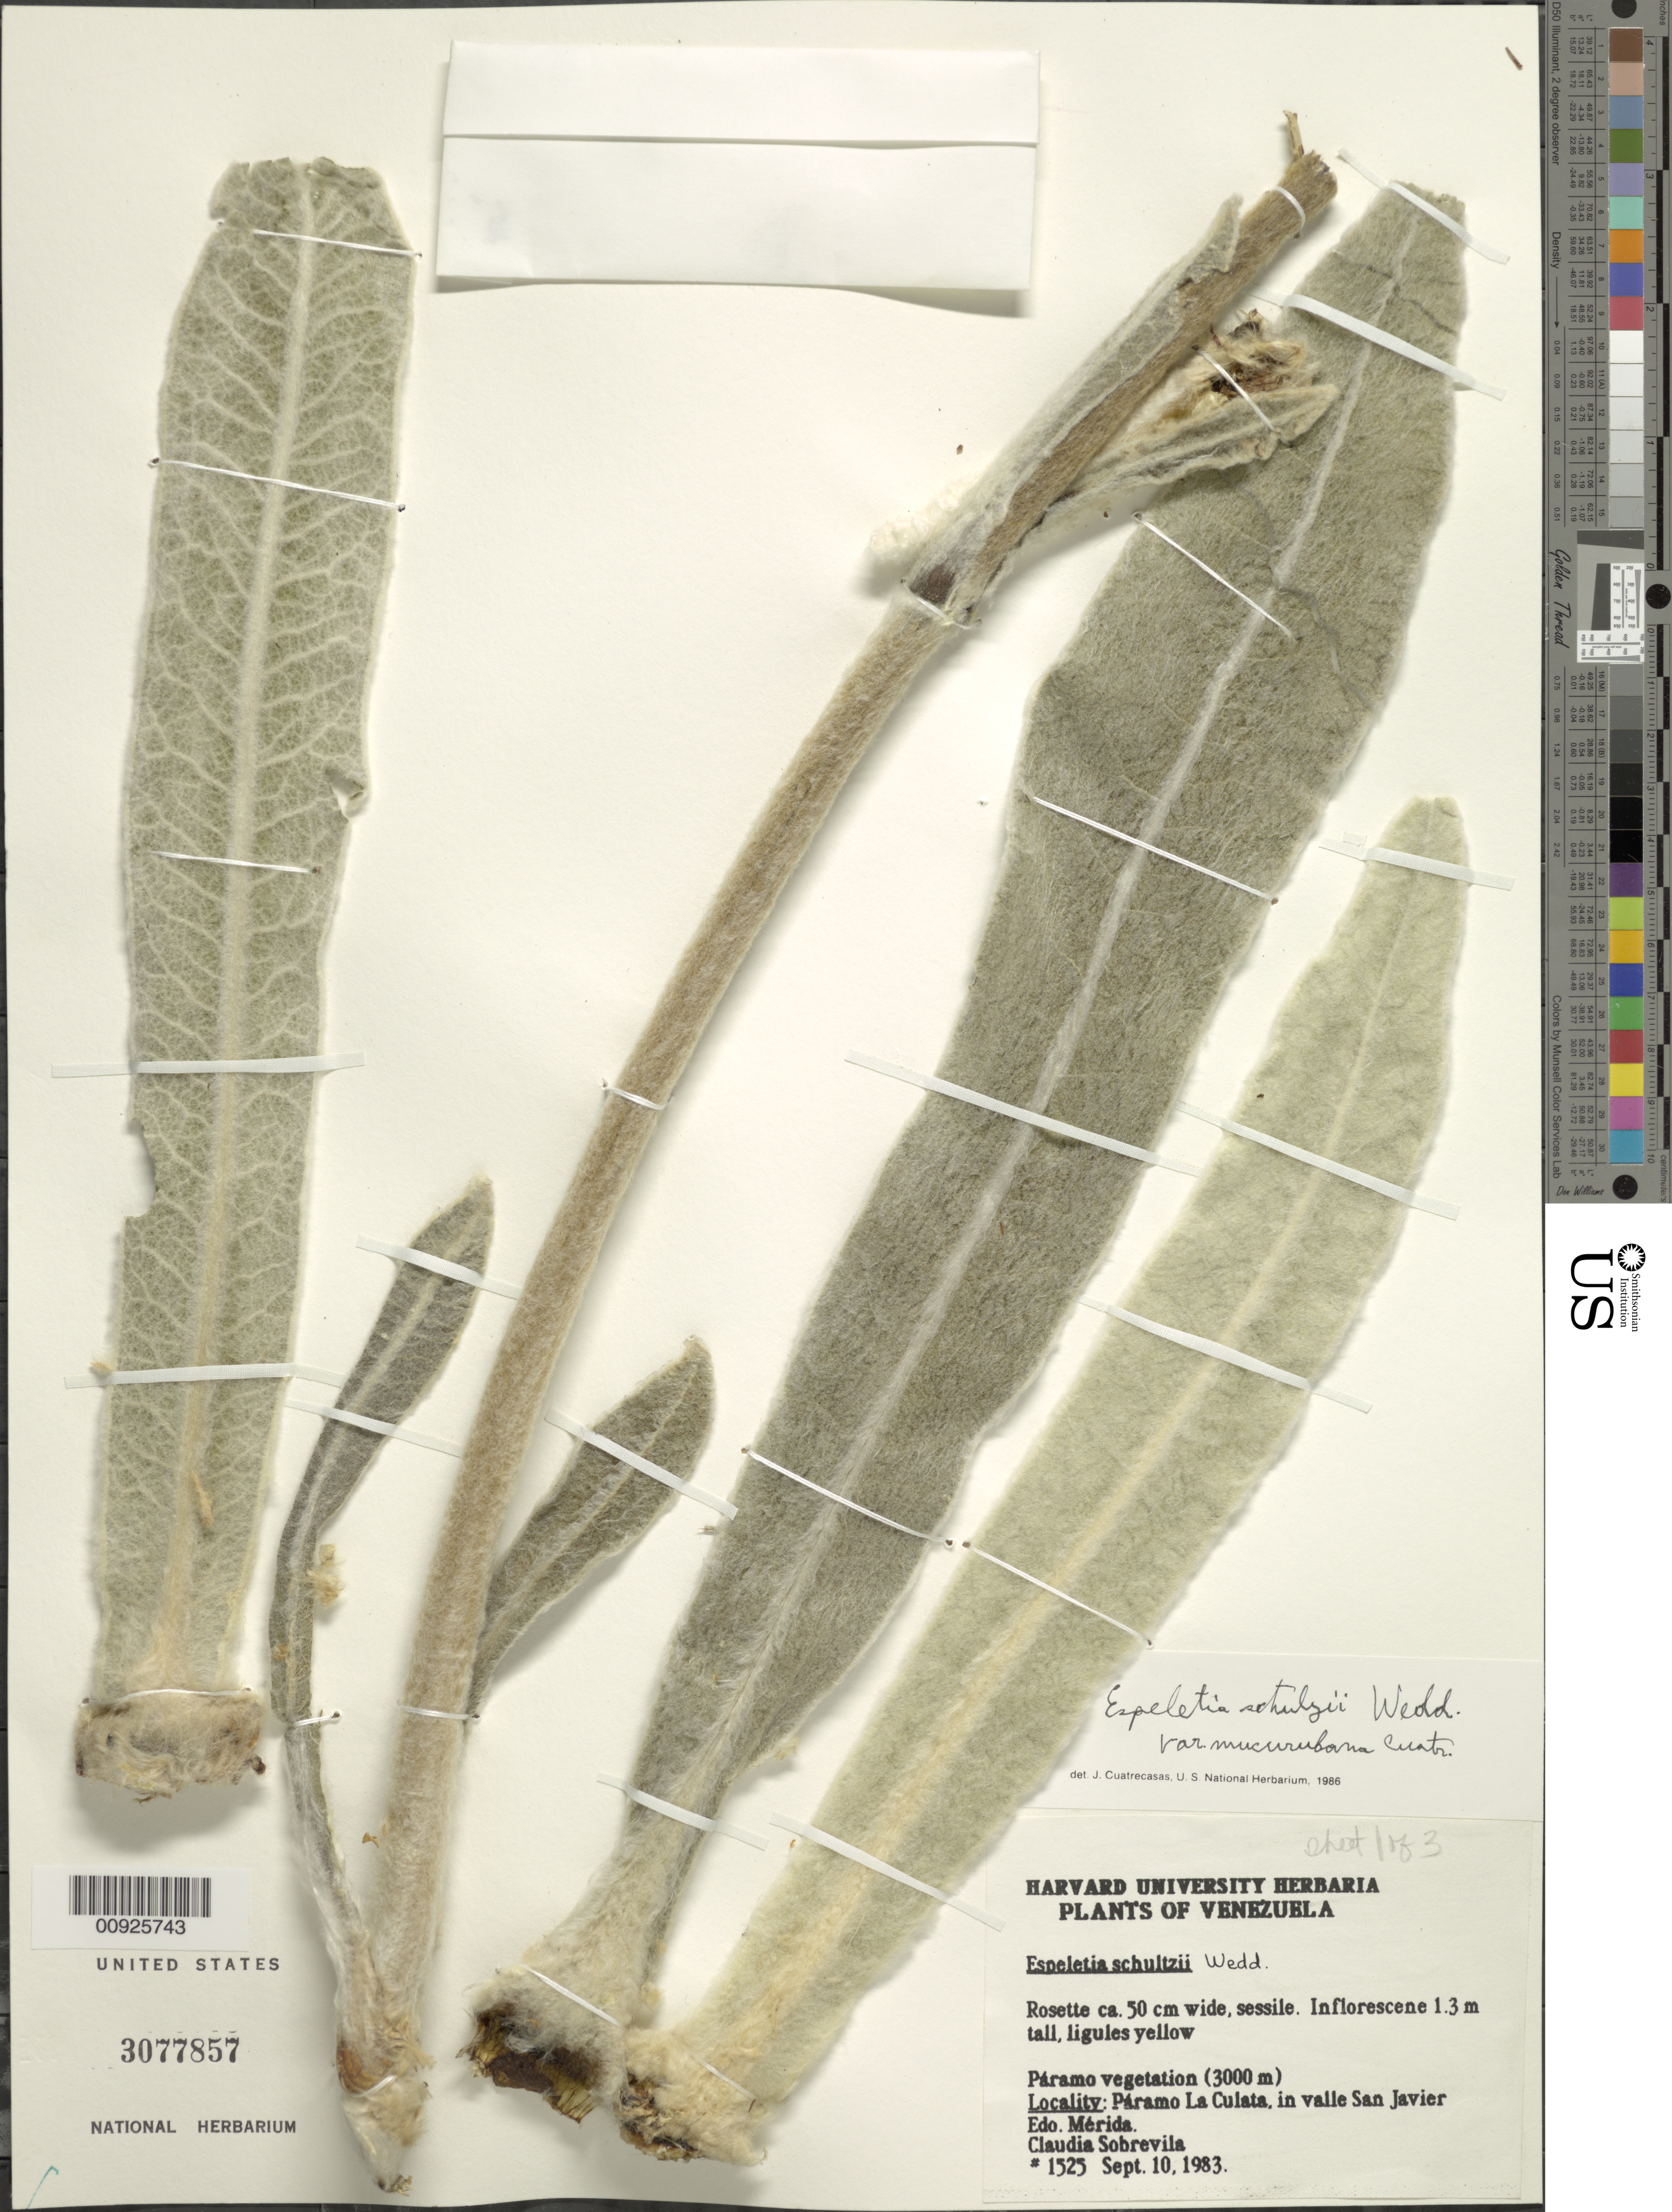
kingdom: Plantae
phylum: Tracheophyta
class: Magnoliopsida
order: Asterales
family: Asteraceae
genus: Espeletia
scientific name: Espeletia schultzii var. mucurubana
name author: Cuatrec.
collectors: C. Sobrevila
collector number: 1525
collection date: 1983-09-10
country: Venezuela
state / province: Mérida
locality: Páramo La Culata. Páramo La Culata, in valle San Javier.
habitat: Páramo vegetation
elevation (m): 3000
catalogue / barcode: US 3077857